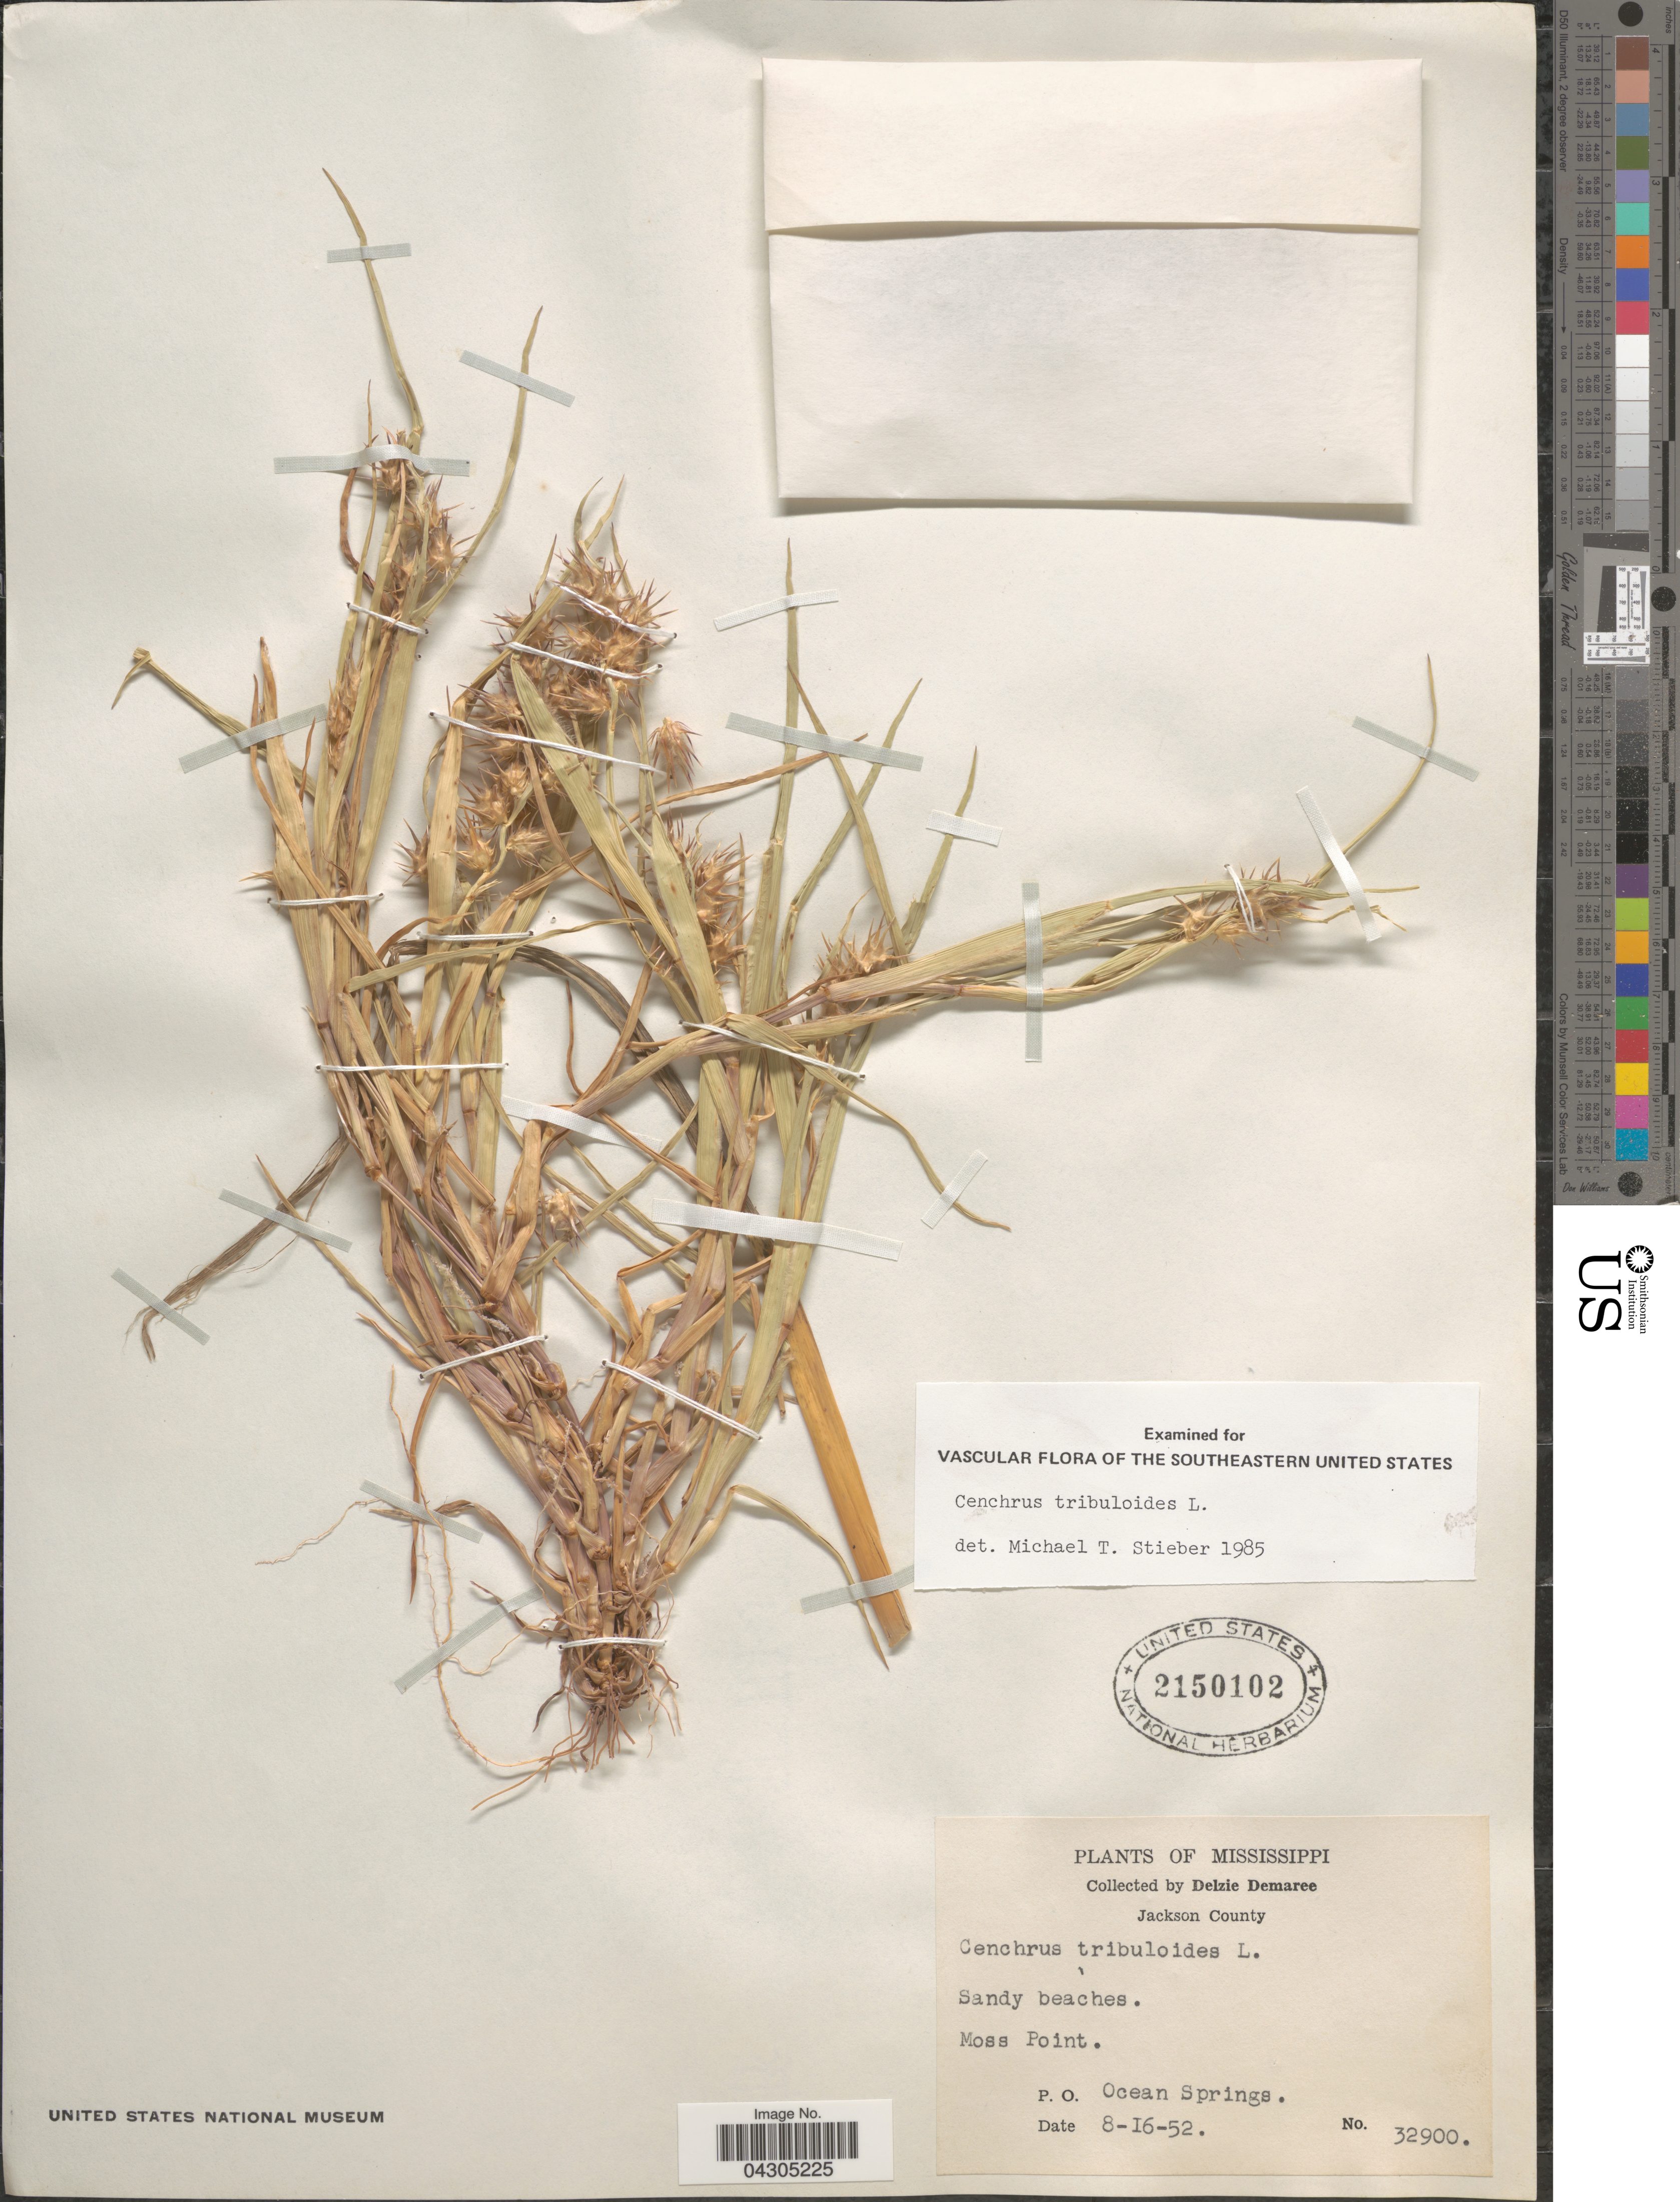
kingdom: Plantae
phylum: Tracheophyta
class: Liliopsida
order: Poales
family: Poaceae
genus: Cenchrus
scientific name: Cenchrus tribuloides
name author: L.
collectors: D. Demaree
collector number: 32900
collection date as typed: Transcribed d/m/y: 16/8/52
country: United States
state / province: Mississippi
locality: Jackson County. Moss Point. P.O. Ocean Springs.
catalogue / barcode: US 2150102